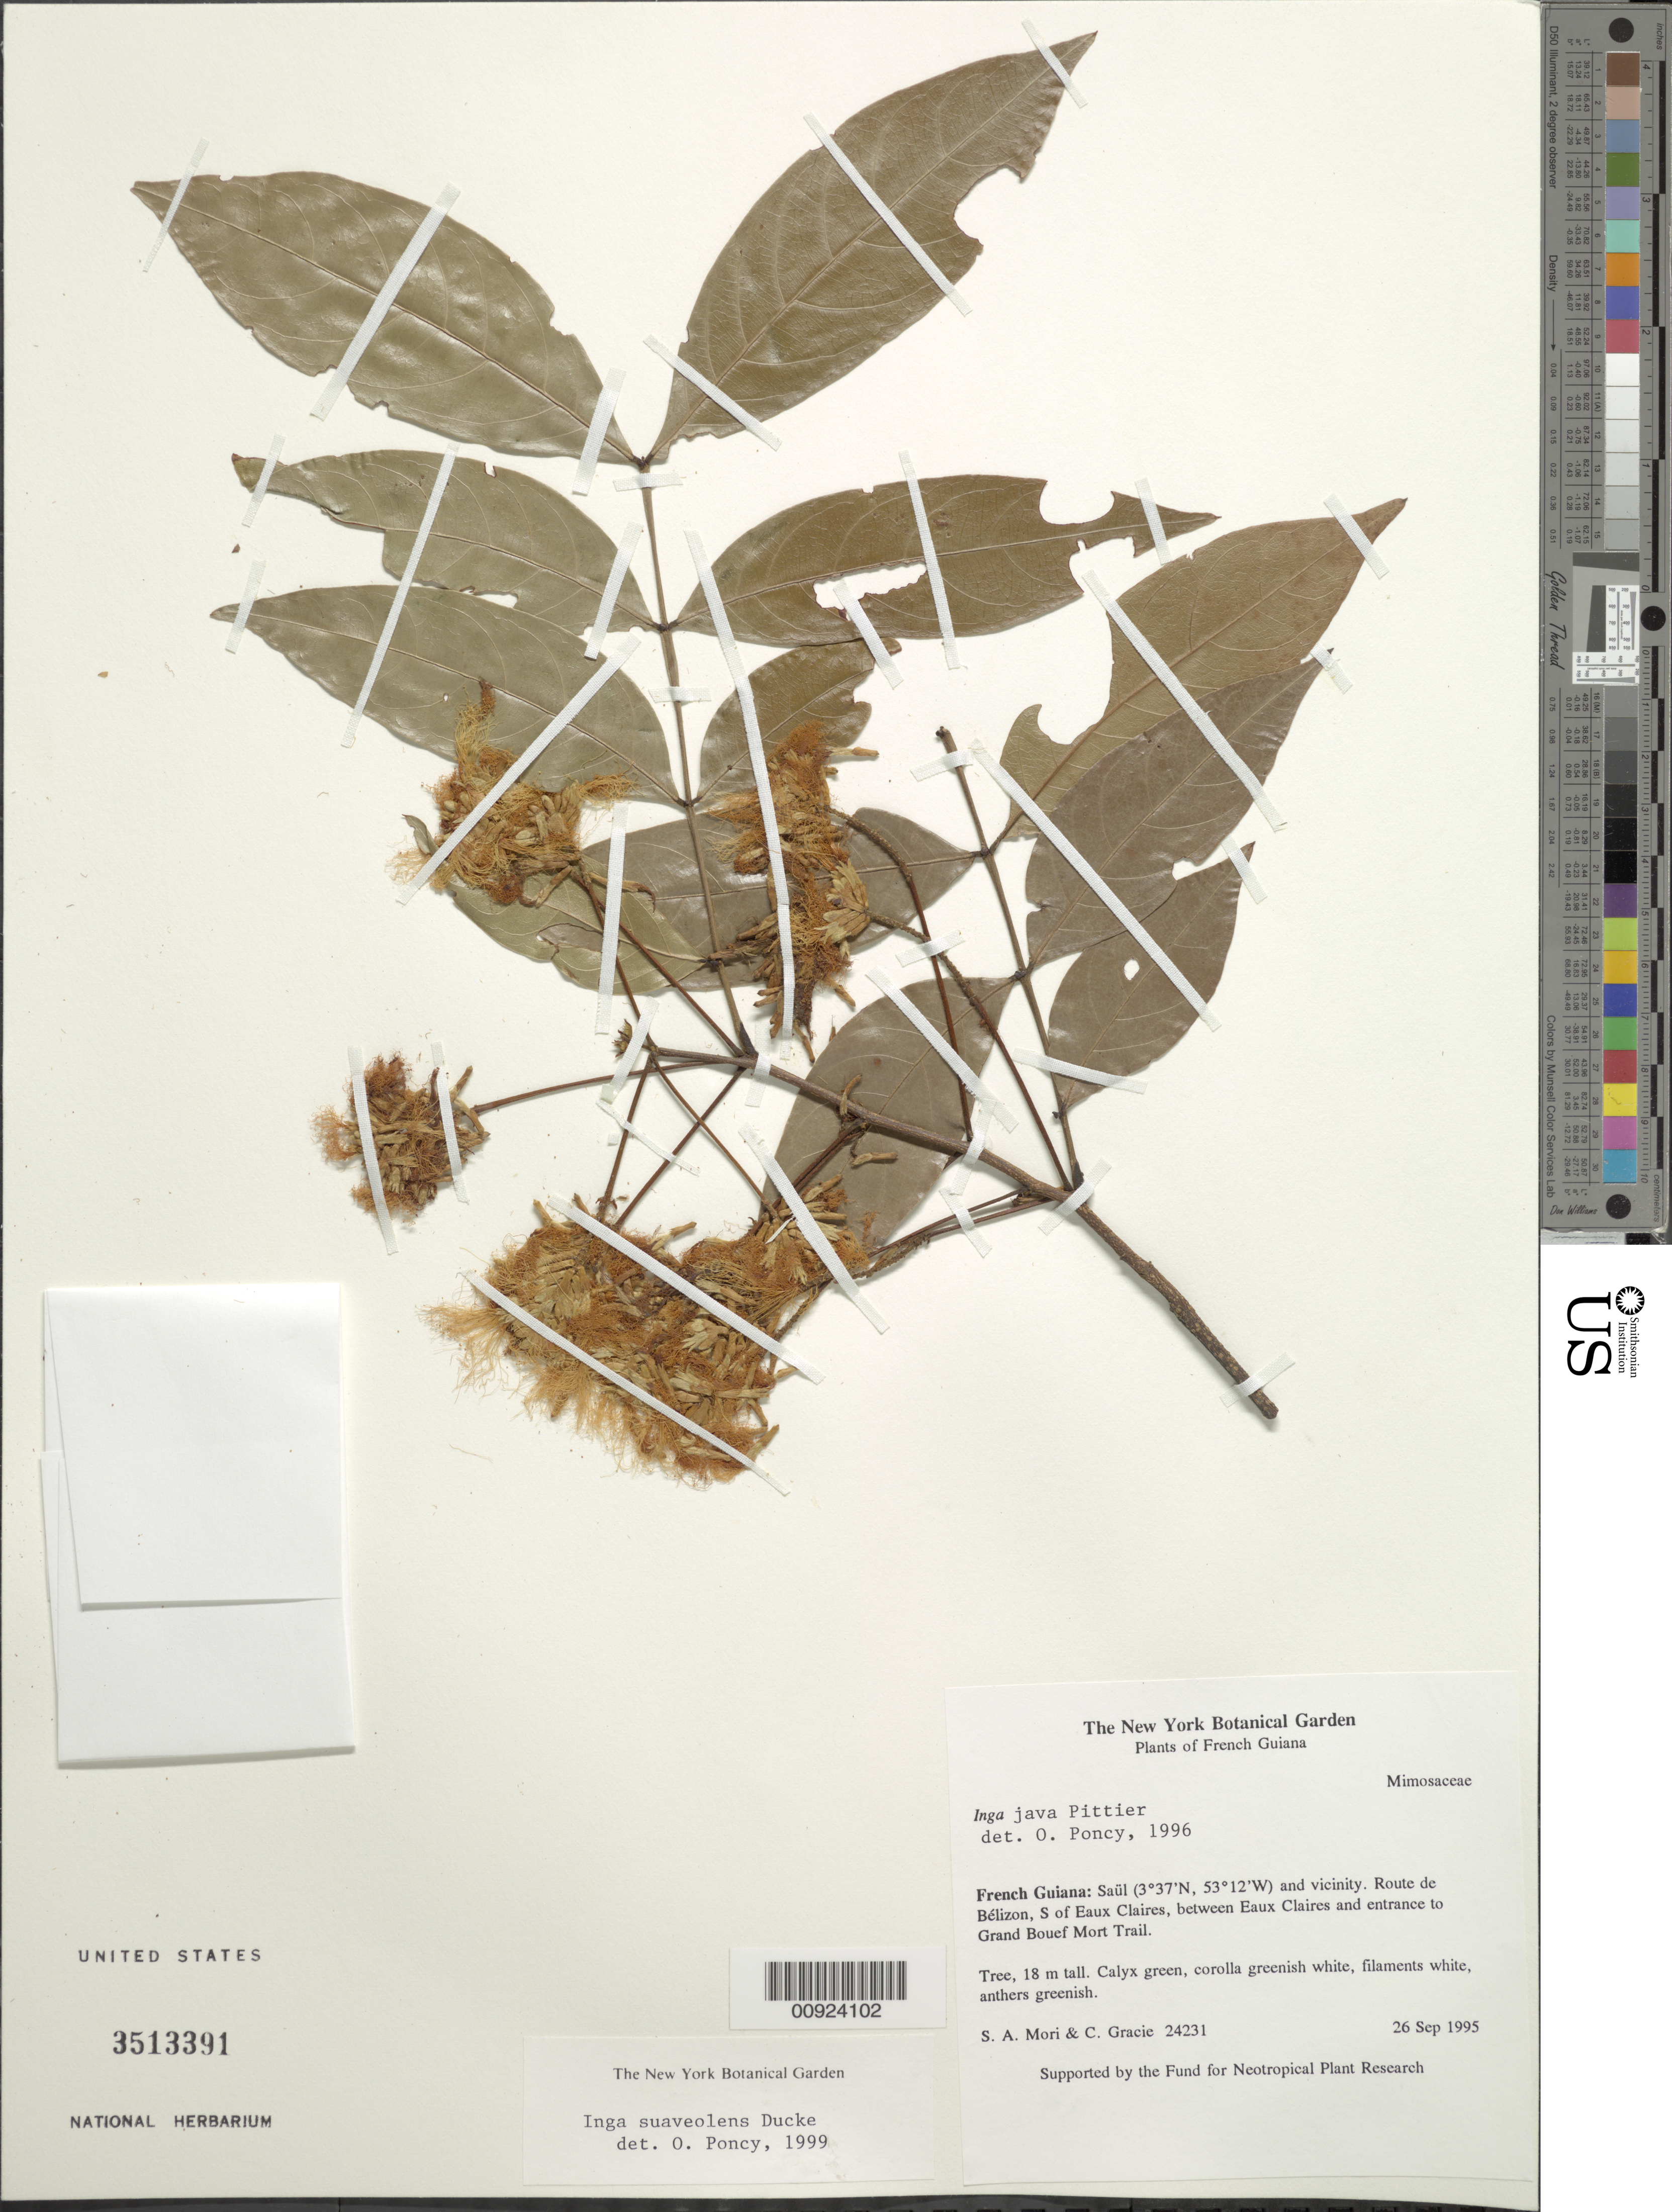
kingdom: Plantae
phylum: Tracheophyta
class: Magnoliopsida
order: Fabales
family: Fabaceae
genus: Inga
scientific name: Inga suaveolens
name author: Ducke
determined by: Poncy, O.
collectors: S. Mori & C. A. Gracie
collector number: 24231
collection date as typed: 26-Sep-95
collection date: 1995-09-26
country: French Guiana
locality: Saül and vic., Route de Bélizon, S of Eaux Claires, between Eaux Claires and entrance to Grand Bouef Mort Trail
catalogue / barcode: US 3513391